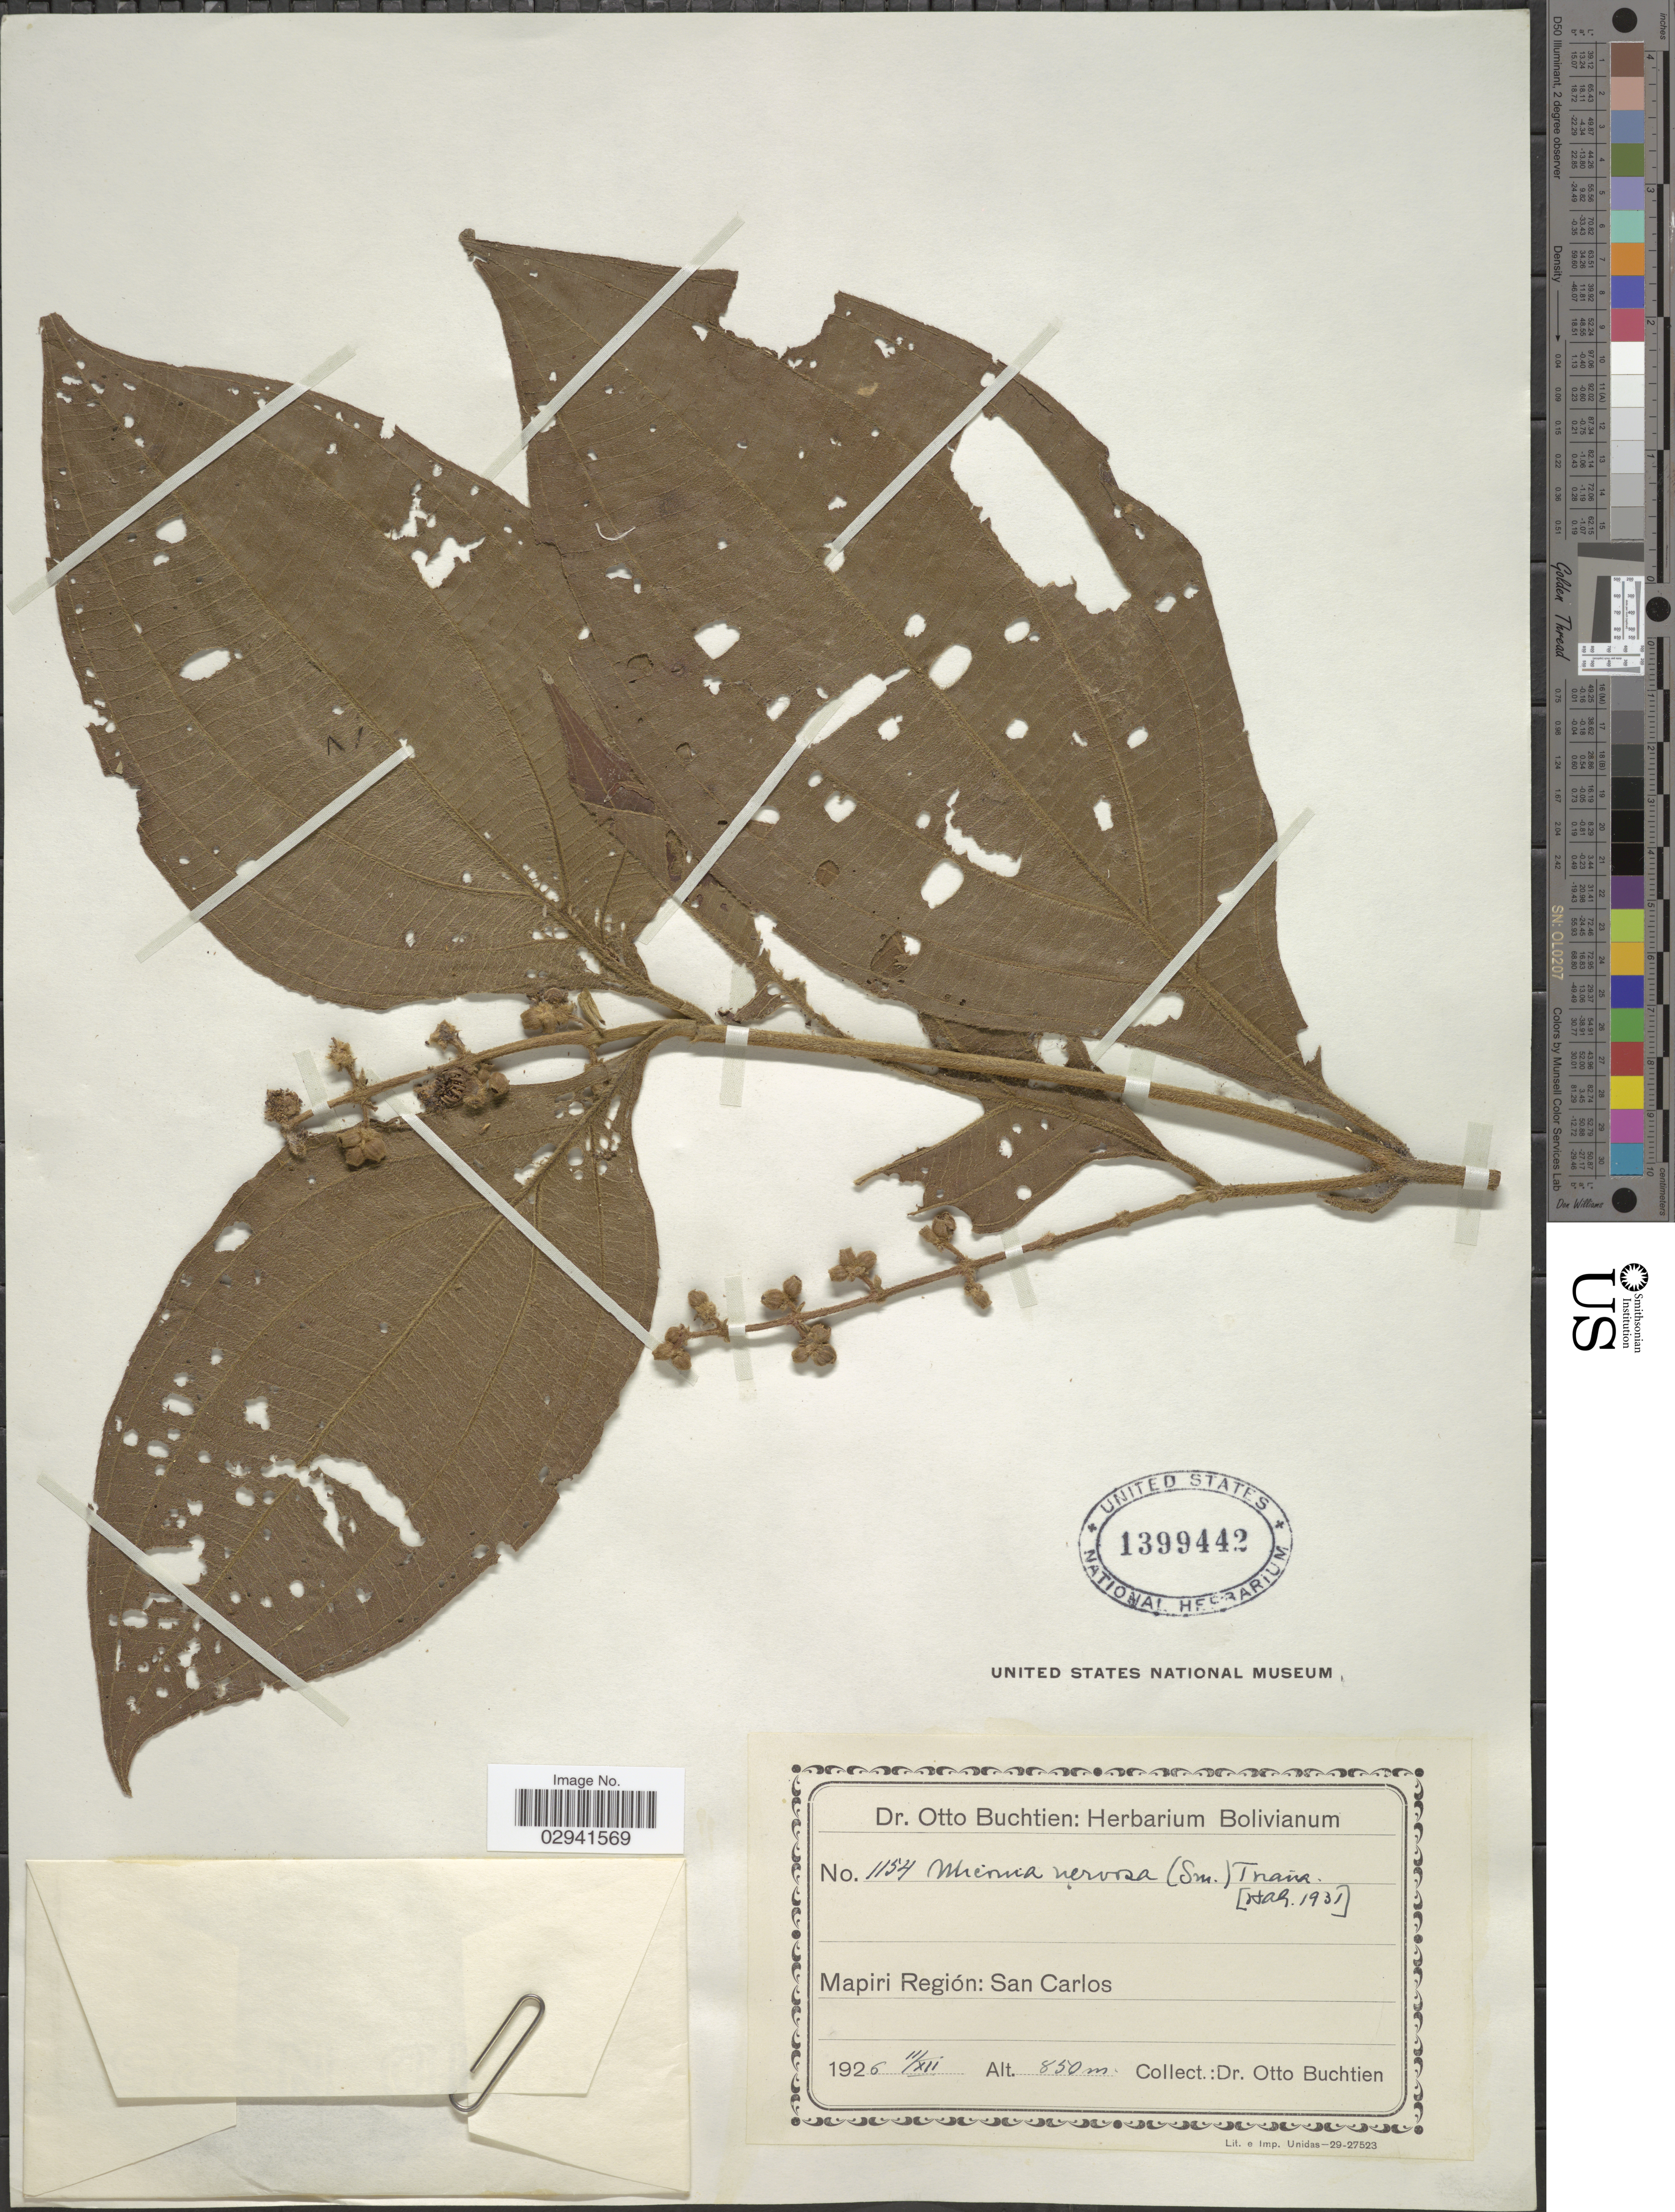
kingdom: Plantae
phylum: Tracheophyta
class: Magnoliopsida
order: Myrtales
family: Melastomataceae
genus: Miconia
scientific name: Miconia nervosa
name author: (Sm.) Triana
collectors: O. Buchtien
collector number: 1154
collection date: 1926-12-11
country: Bolivia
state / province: La Paz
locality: Mapiri Región: San Carlos.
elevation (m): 850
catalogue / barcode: US 1399442